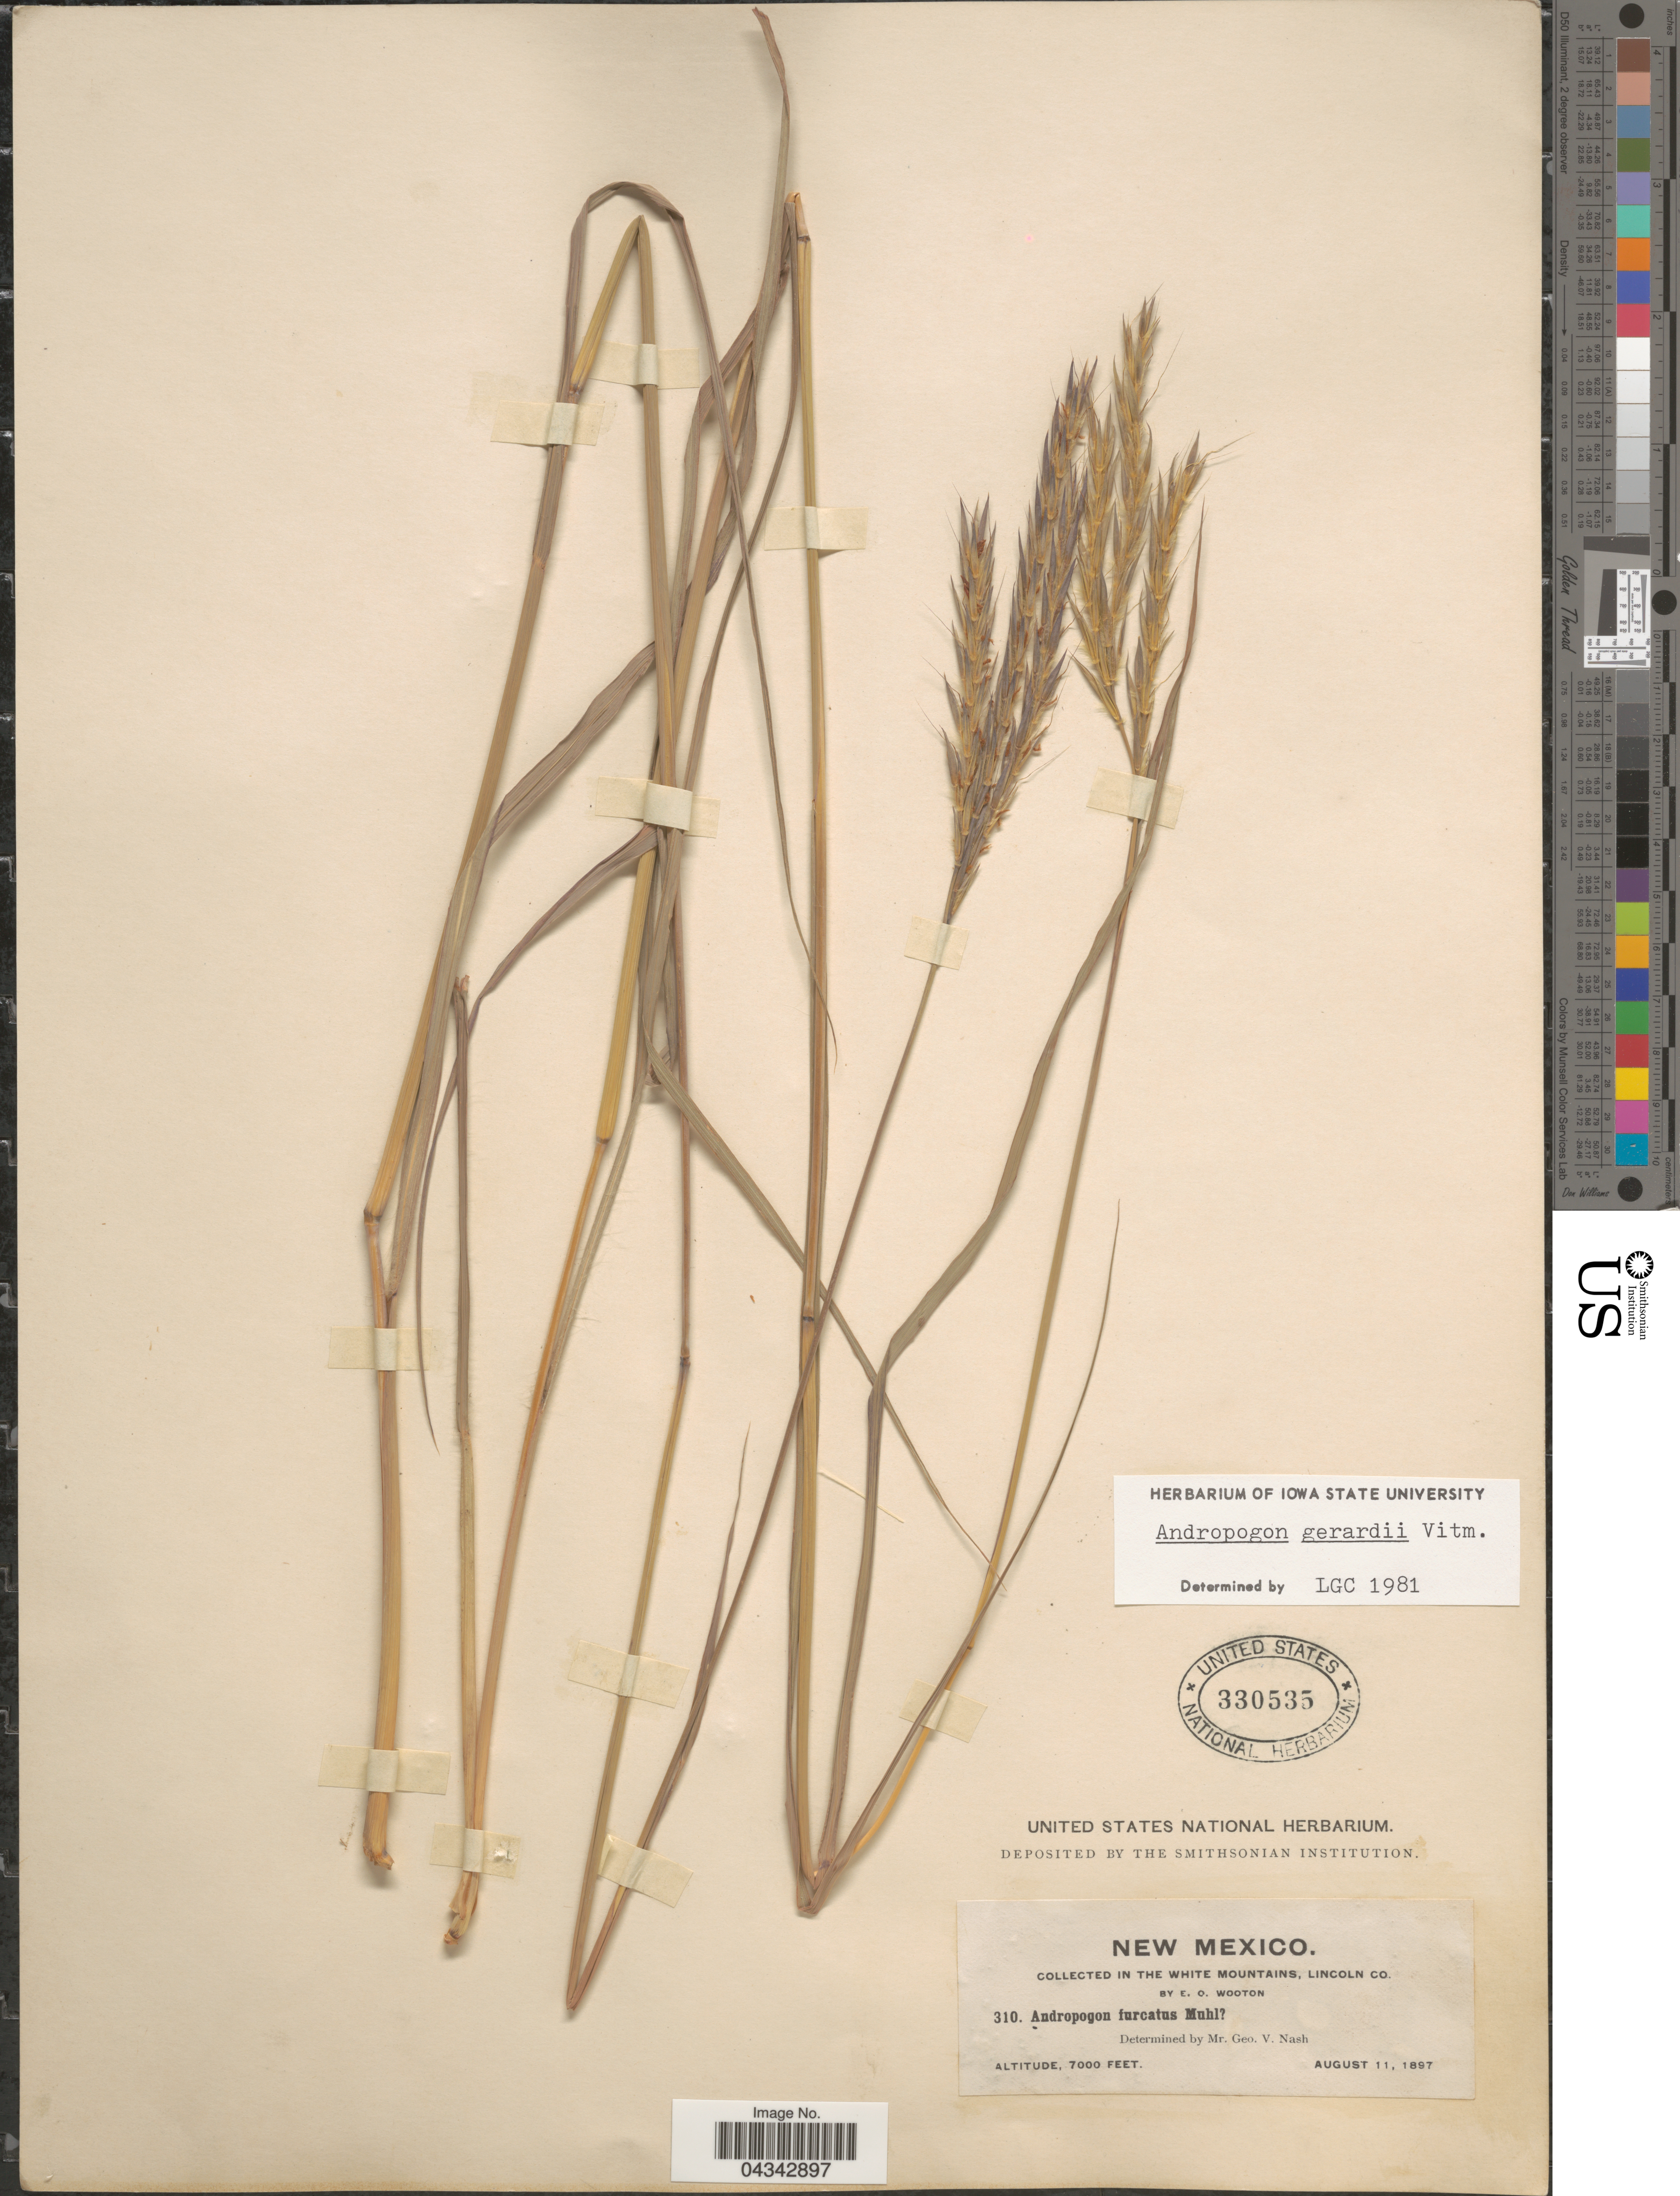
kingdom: Plantae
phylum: Tracheophyta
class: Liliopsida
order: Poales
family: Poaceae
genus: Andropogon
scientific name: Andropogon gerardii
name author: Vitman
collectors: E. O. Wooton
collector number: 310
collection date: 1897-08-11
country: United States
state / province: New Mexico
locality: In the White Mountains, Lincoln Co.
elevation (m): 2134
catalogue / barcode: US 330535